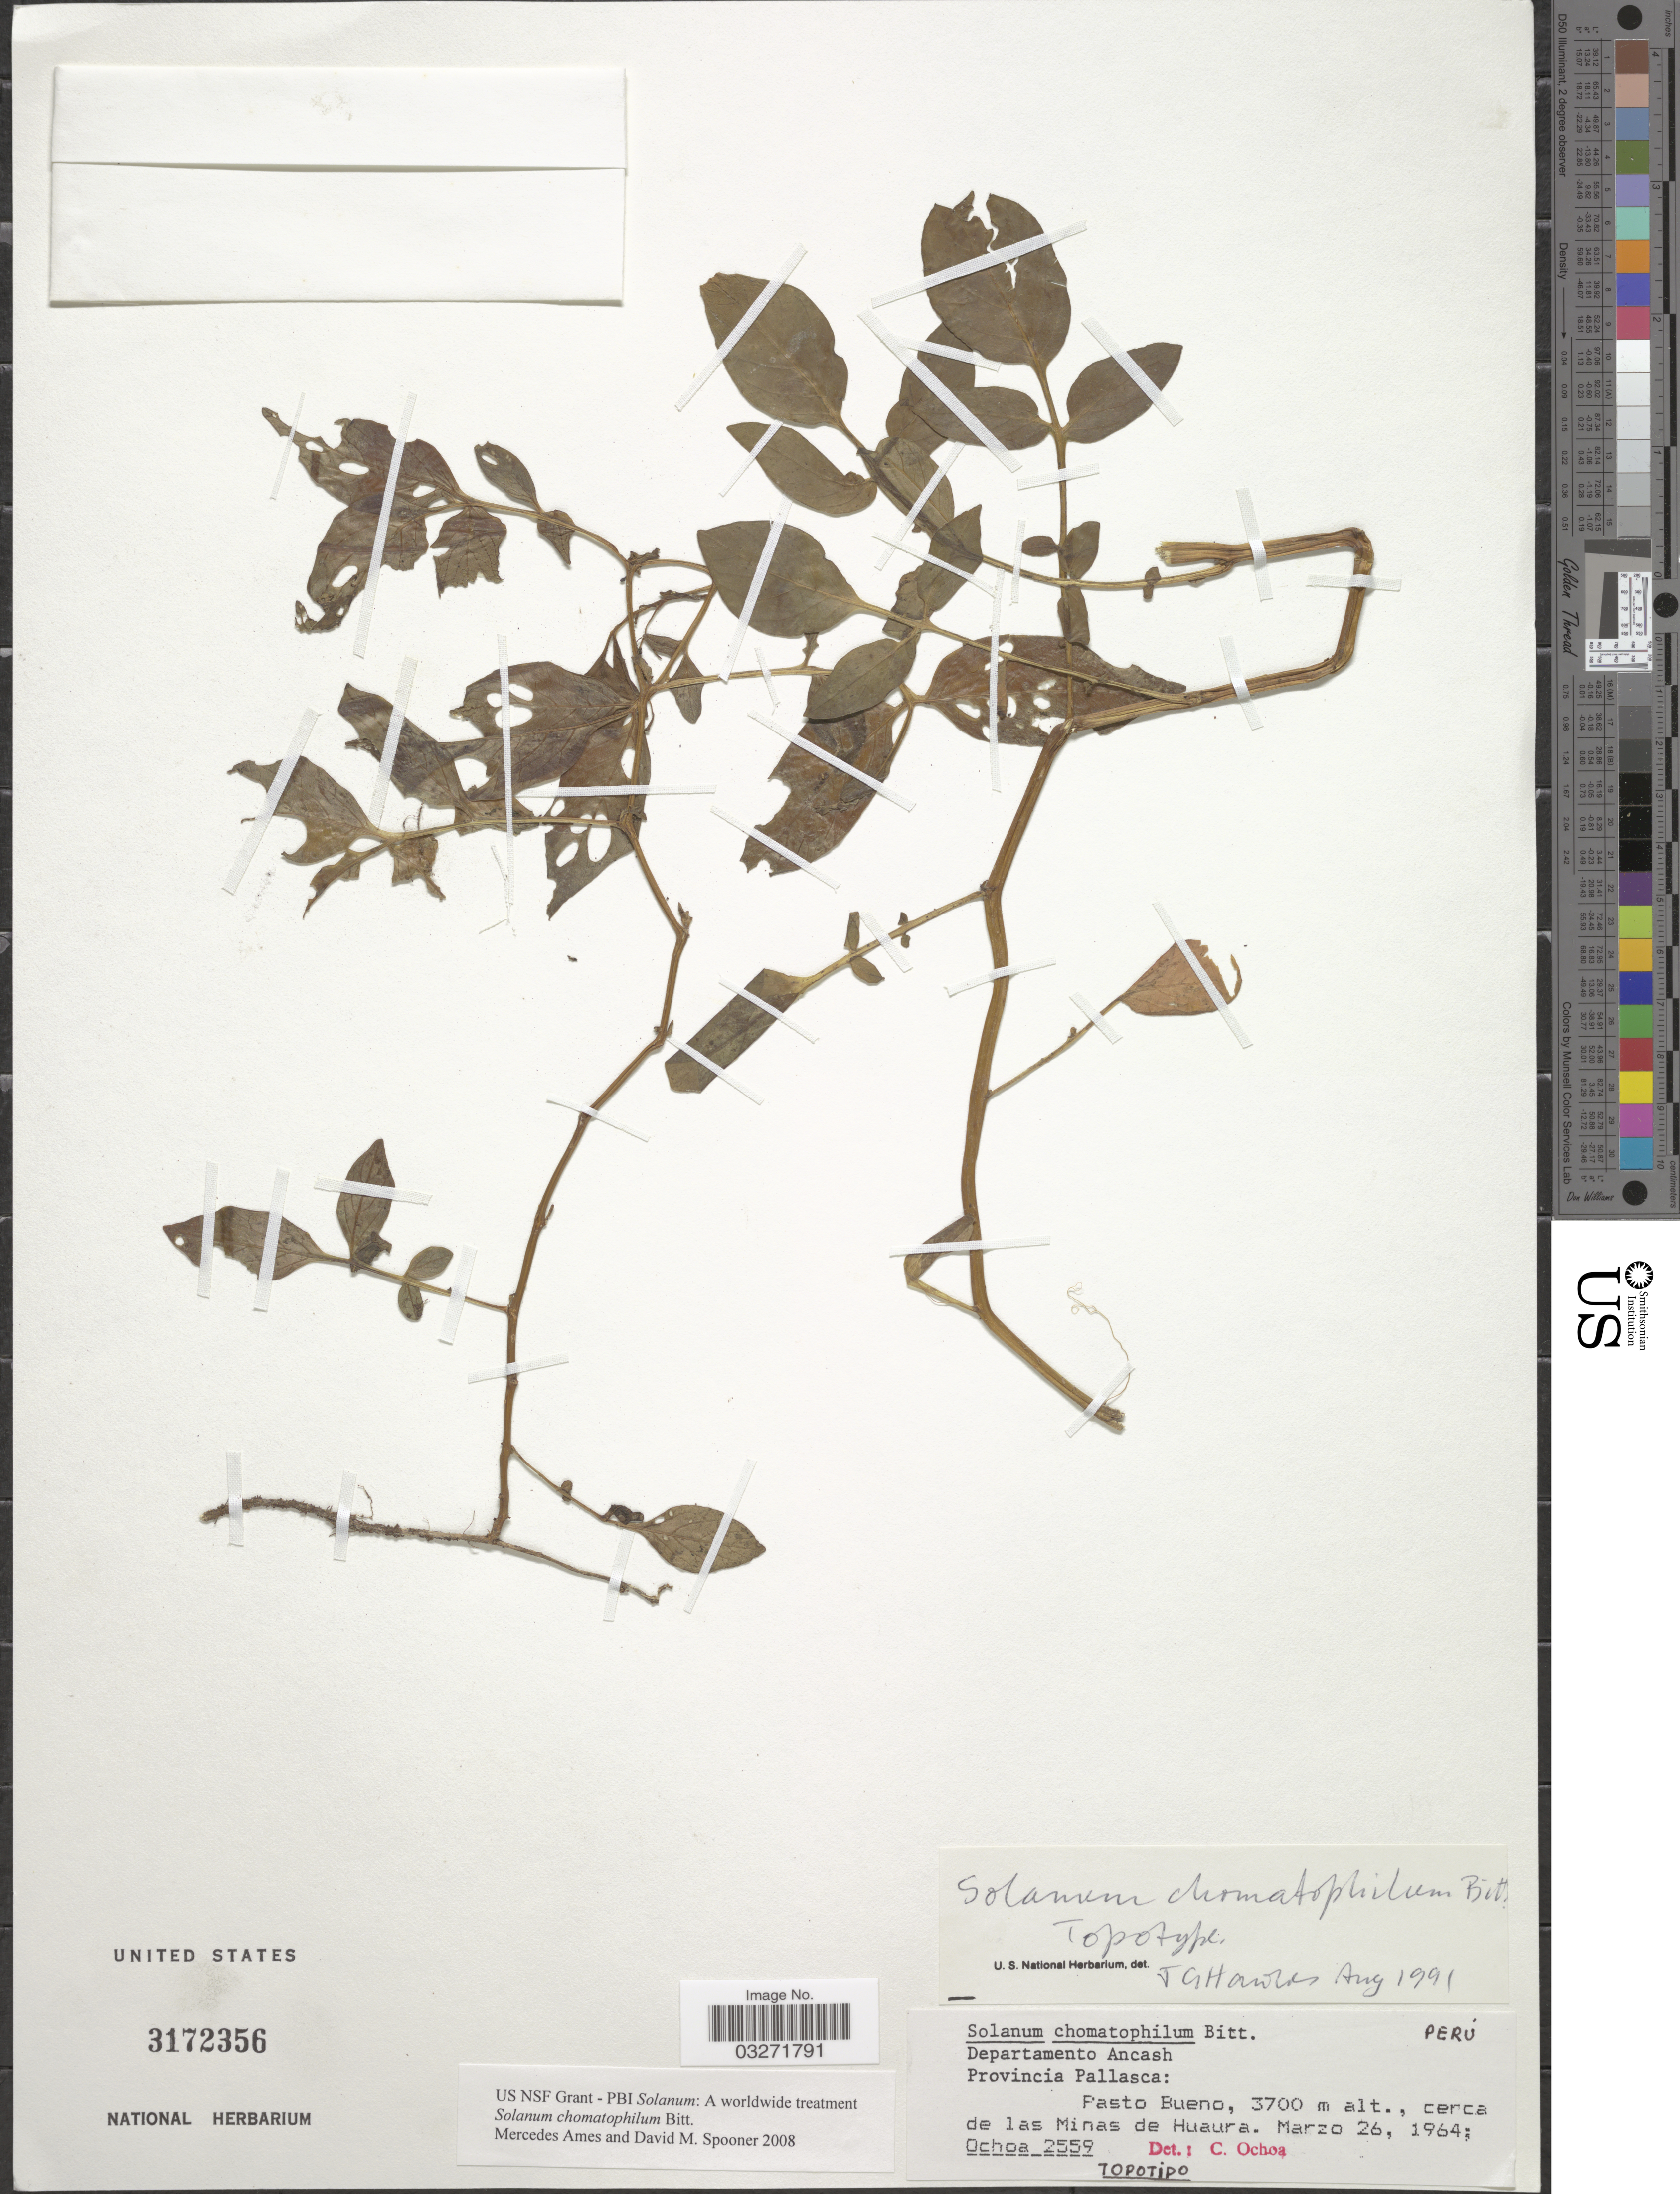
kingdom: Plantae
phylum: Tracheophyta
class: Magnoliopsida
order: Solanales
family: Solanaceae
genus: Solanum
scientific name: Solanum chomatophilum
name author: Bitter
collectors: -. Ochoa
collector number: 2559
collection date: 1964-03-26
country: Peru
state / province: Ancash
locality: Departamento Ancash. Provincia Pallasca: Pasta Bueno, cerca de las Minas de Huaura.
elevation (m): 3700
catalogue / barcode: US 3172356